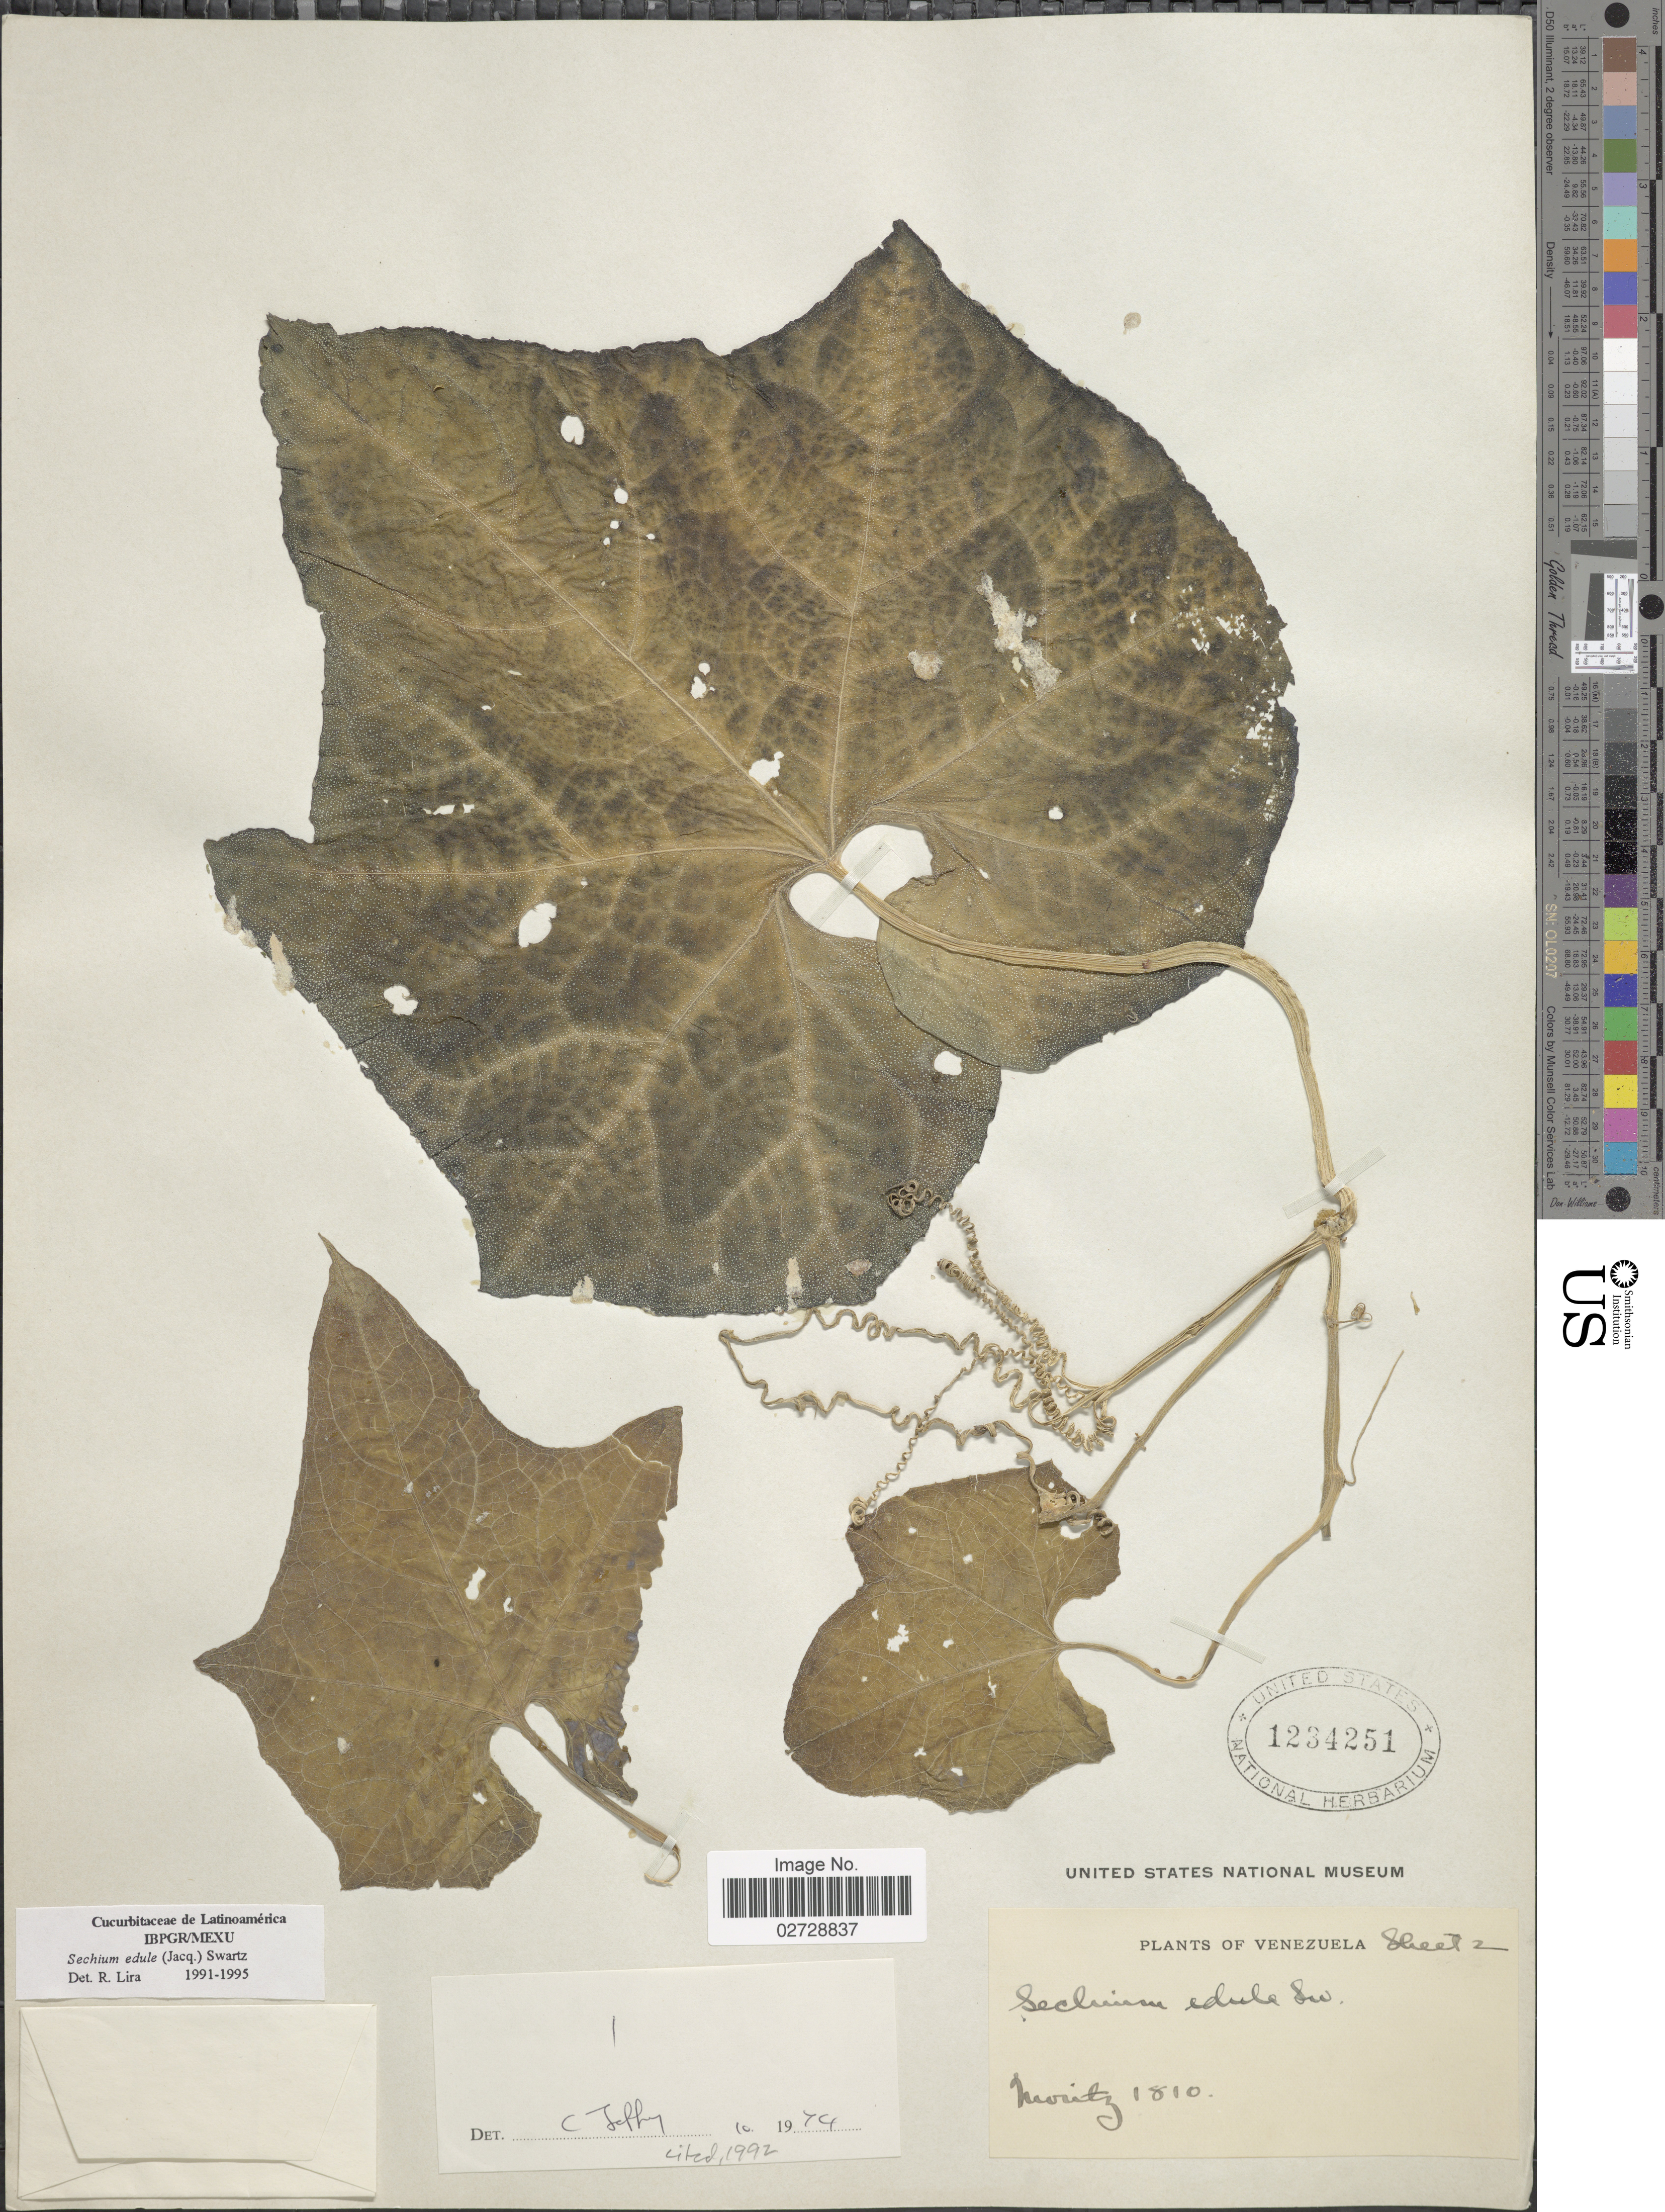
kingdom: Plantae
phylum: Tracheophyta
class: Magnoliopsida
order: Cucurbitales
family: Cucurbitaceae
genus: Sicyos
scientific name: Sicyos edulis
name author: Jacq.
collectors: Moritz, --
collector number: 1810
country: Venezuela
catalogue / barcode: US 1234251